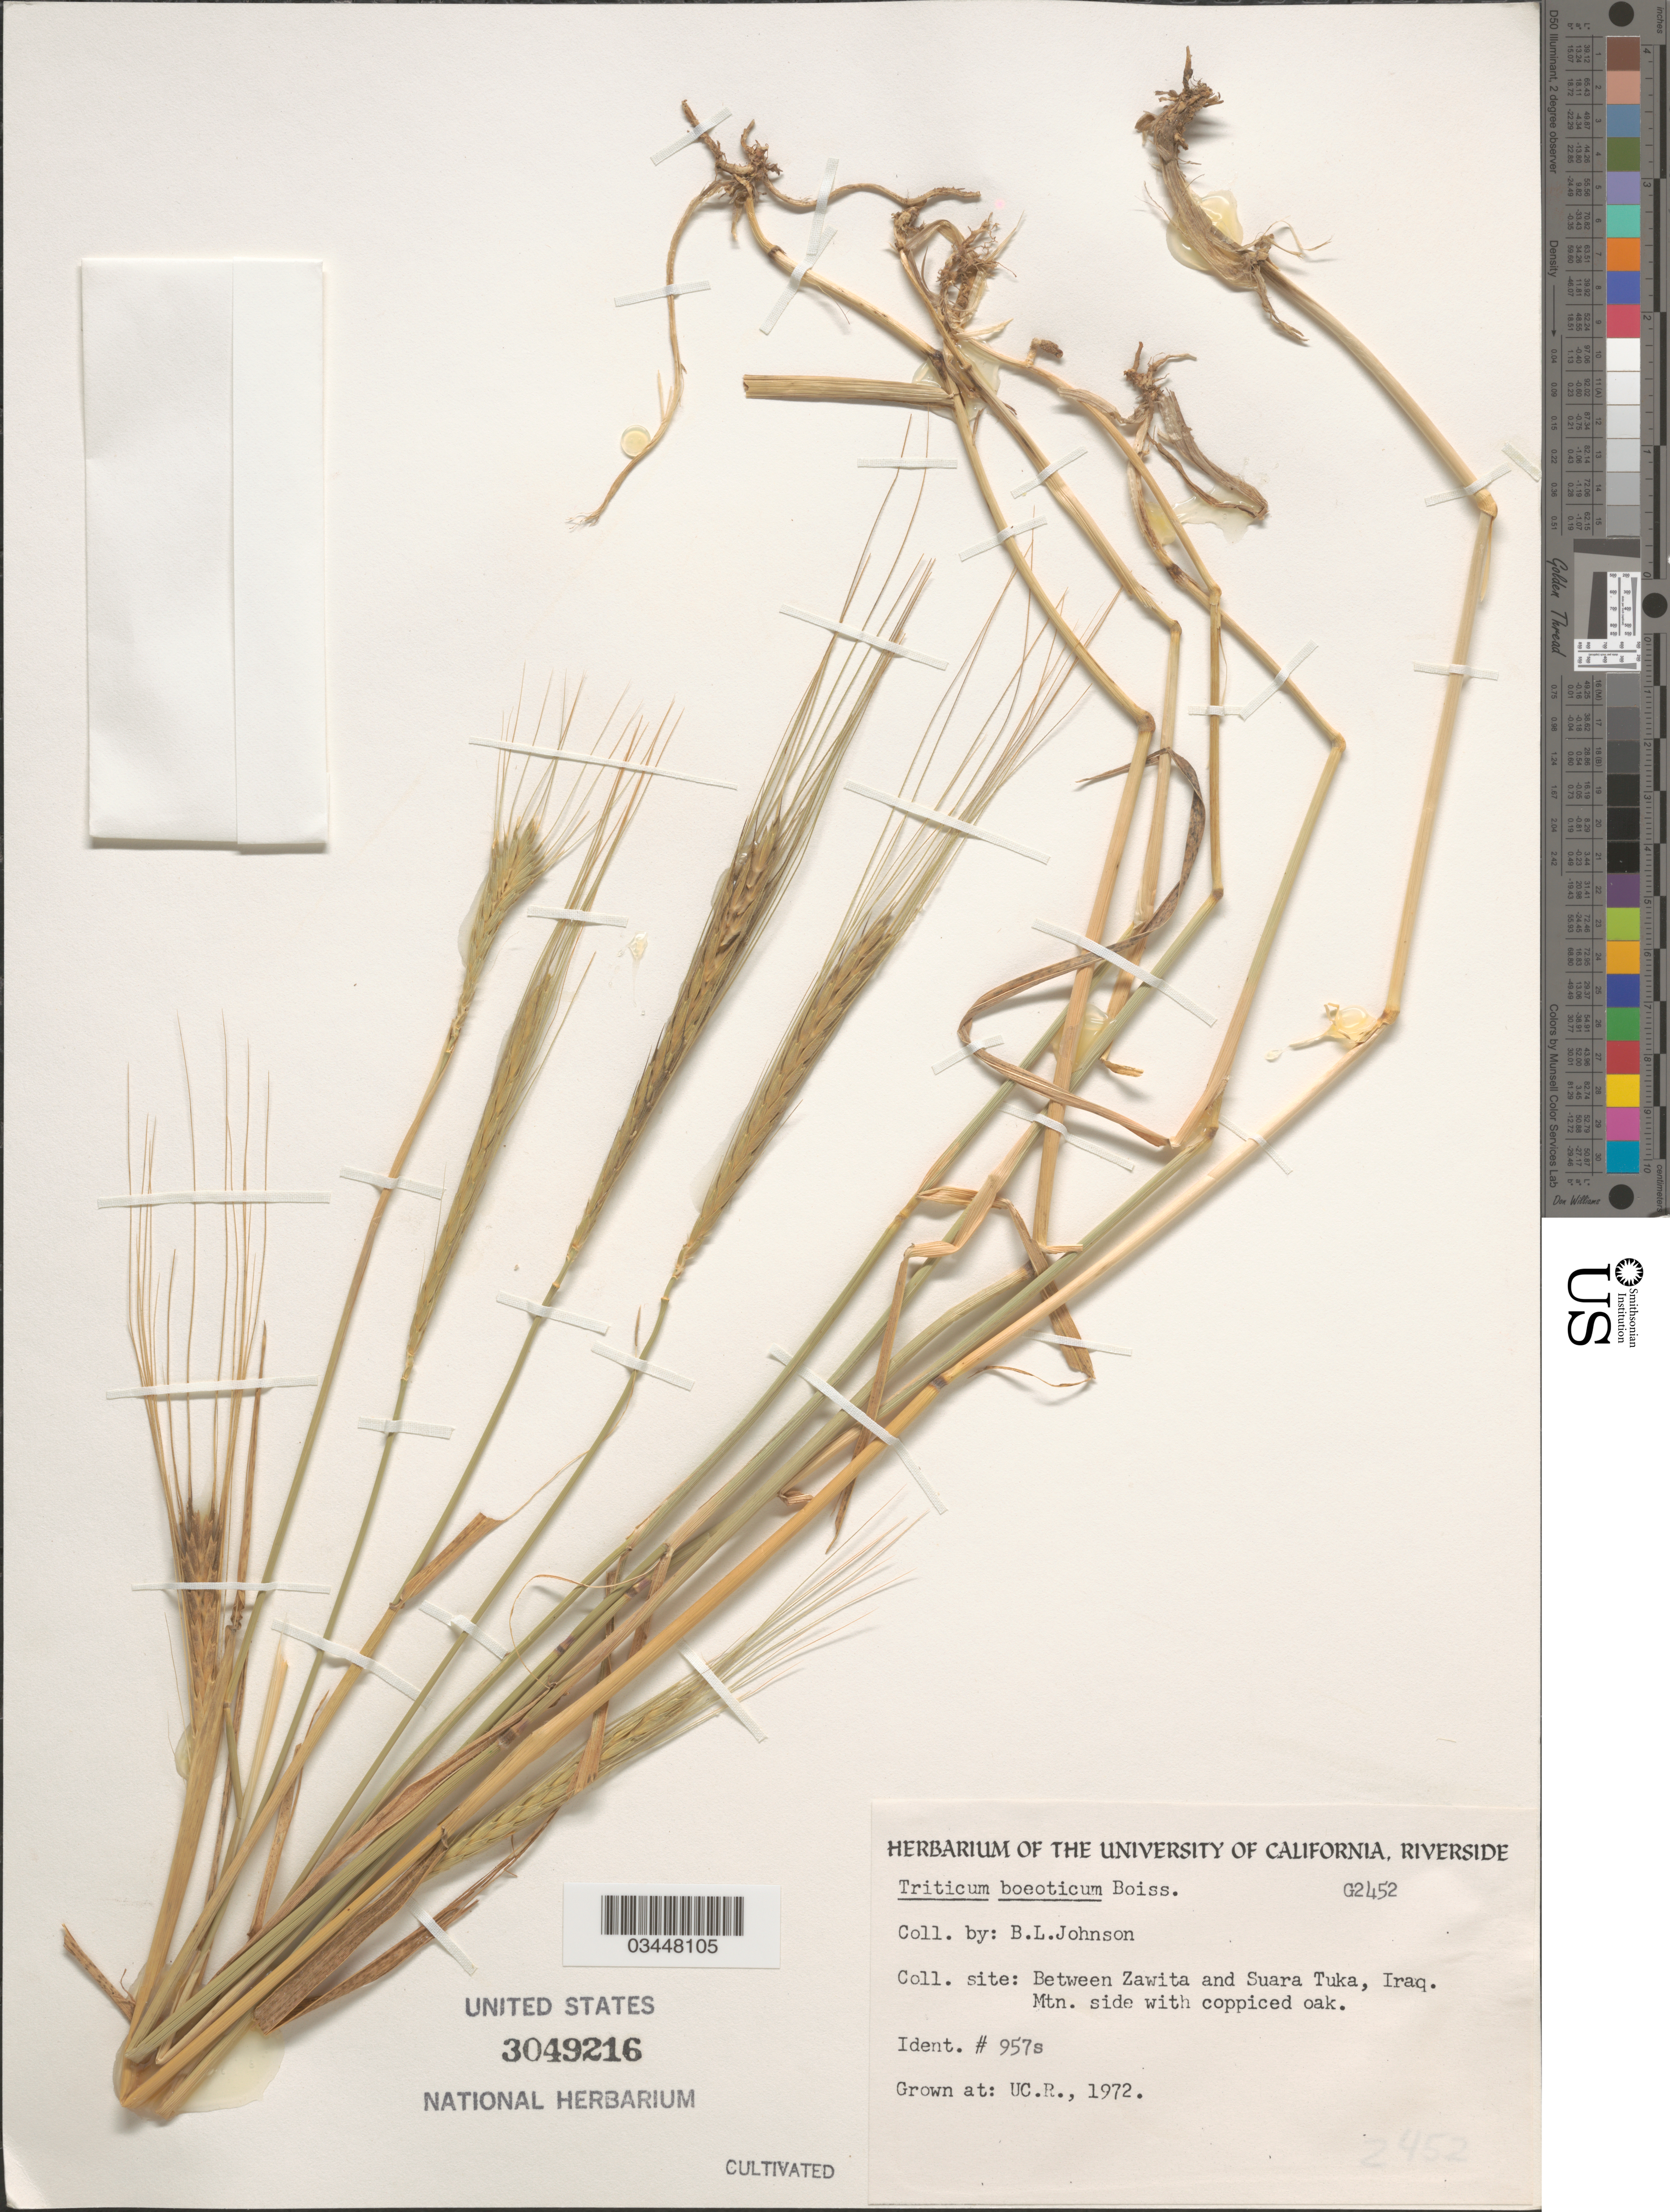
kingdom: Plantae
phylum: Tracheophyta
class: Liliopsida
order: Poales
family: Poaceae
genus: Triticum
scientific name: Triticum boeoticum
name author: Boiss.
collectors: ex herb. Univ. of California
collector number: G2452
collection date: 1972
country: United States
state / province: California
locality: UC.R.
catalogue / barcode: US 3049216